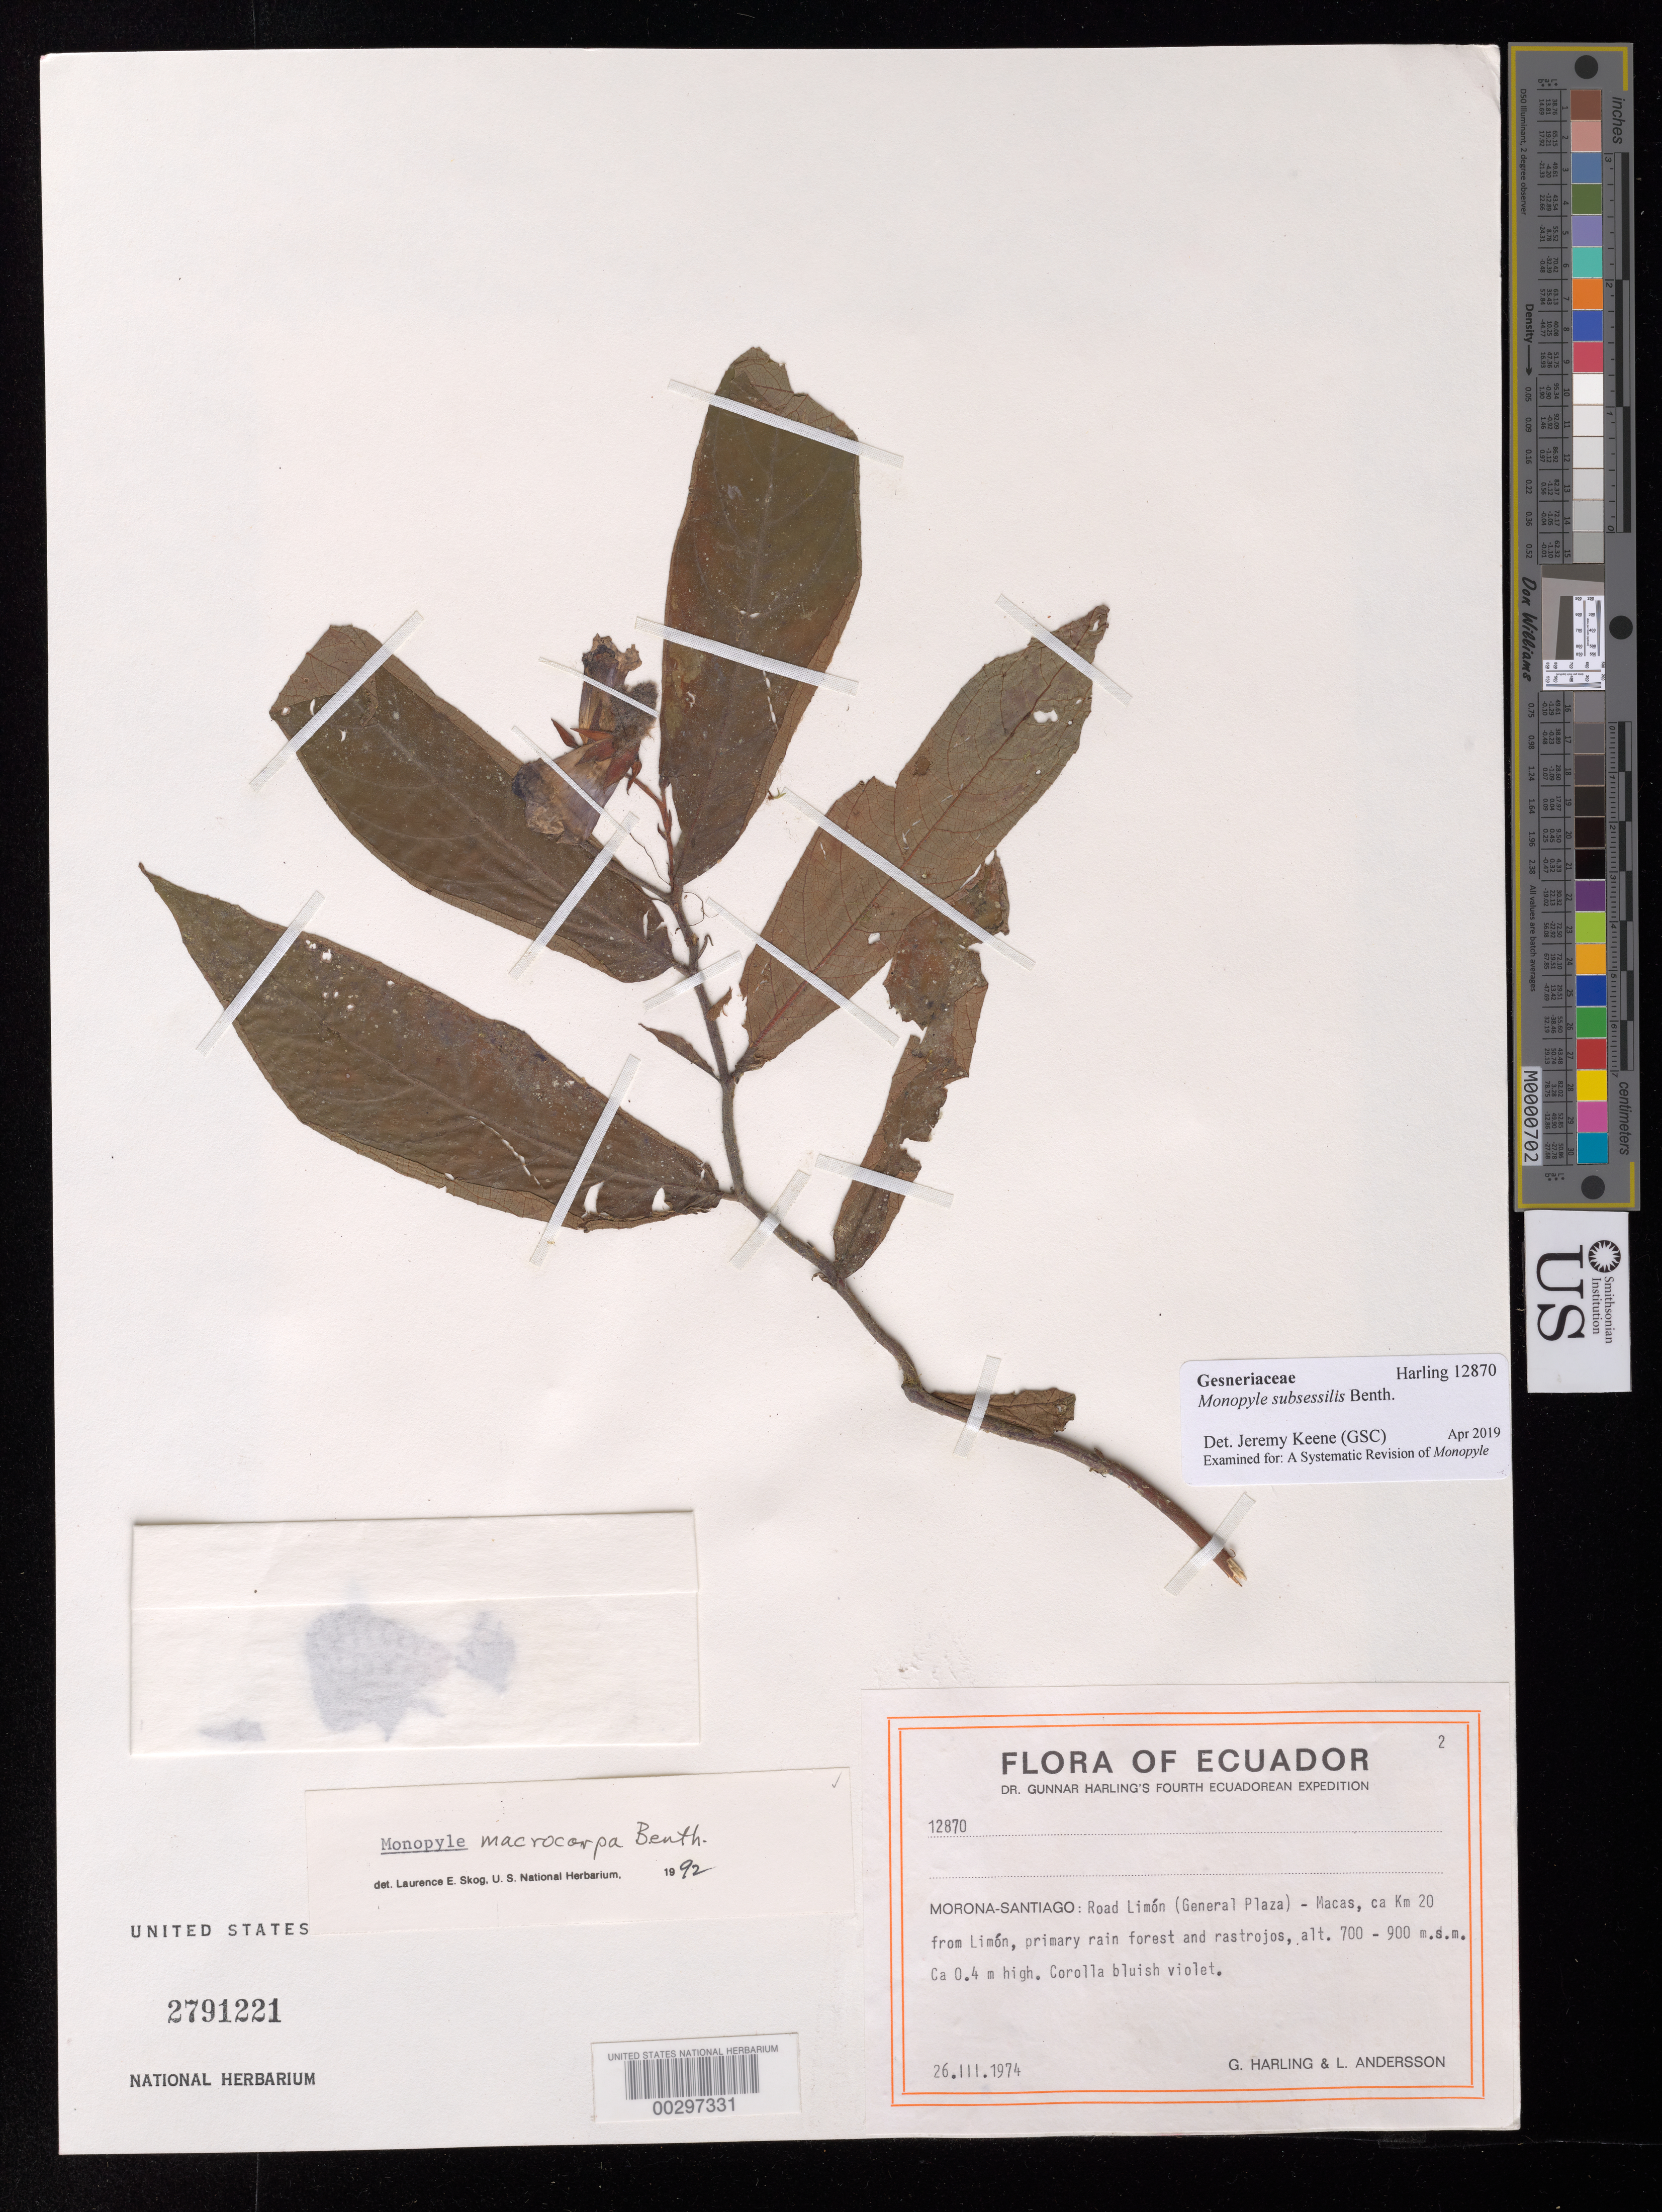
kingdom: Plantae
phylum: Tracheophyta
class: Magnoliopsida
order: Lamiales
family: Gesneriaceae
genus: Monopyle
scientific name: Monopyle subsessilis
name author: Benth.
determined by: Keene, J.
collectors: G. Harling & L. Andersson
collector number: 12870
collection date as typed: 26 Mar 1974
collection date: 1974-03-26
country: Ecuador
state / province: Morona-Santiago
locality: Limonrdson Creek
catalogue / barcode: US 2791221